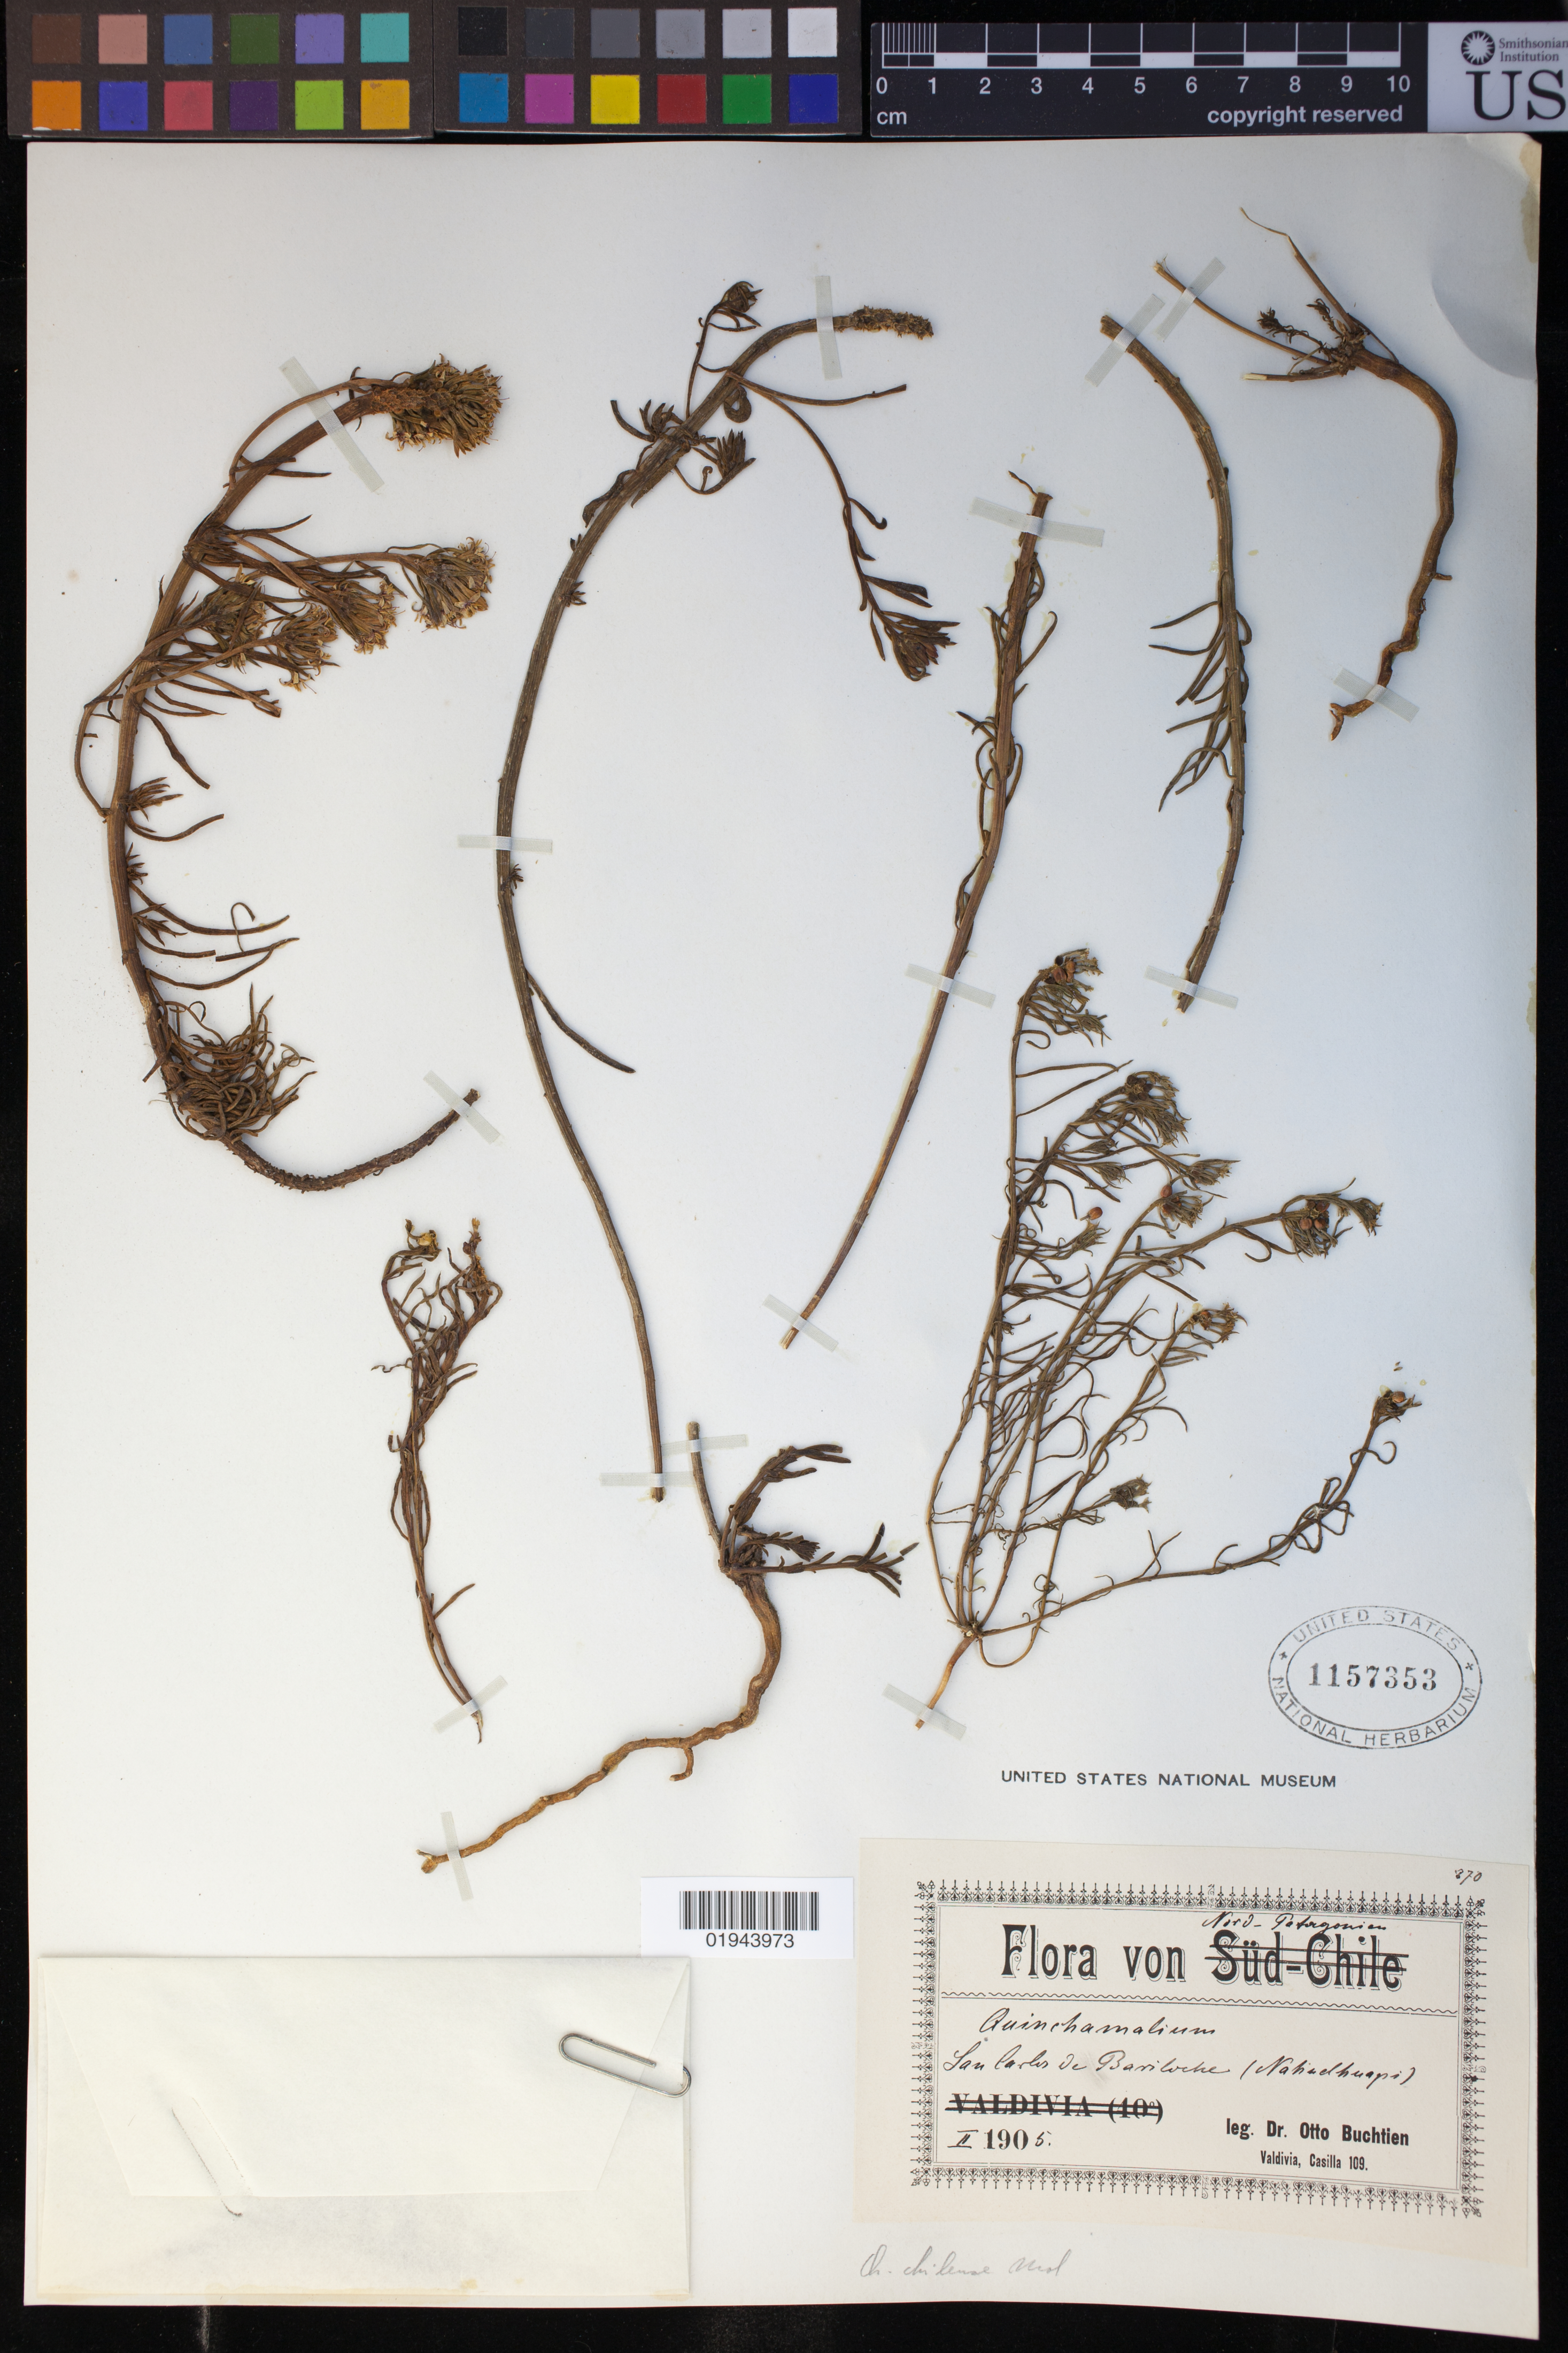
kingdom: Plantae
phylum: Tracheophyta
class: Magnoliopsida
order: Santalales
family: Schoepfiaceae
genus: Quinchamalium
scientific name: Quinchamalium chilense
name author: Molina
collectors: O. Buchtien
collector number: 109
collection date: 1905-02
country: Chile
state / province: Los Ríos (XIV)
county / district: Valdivia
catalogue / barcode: US 1157353